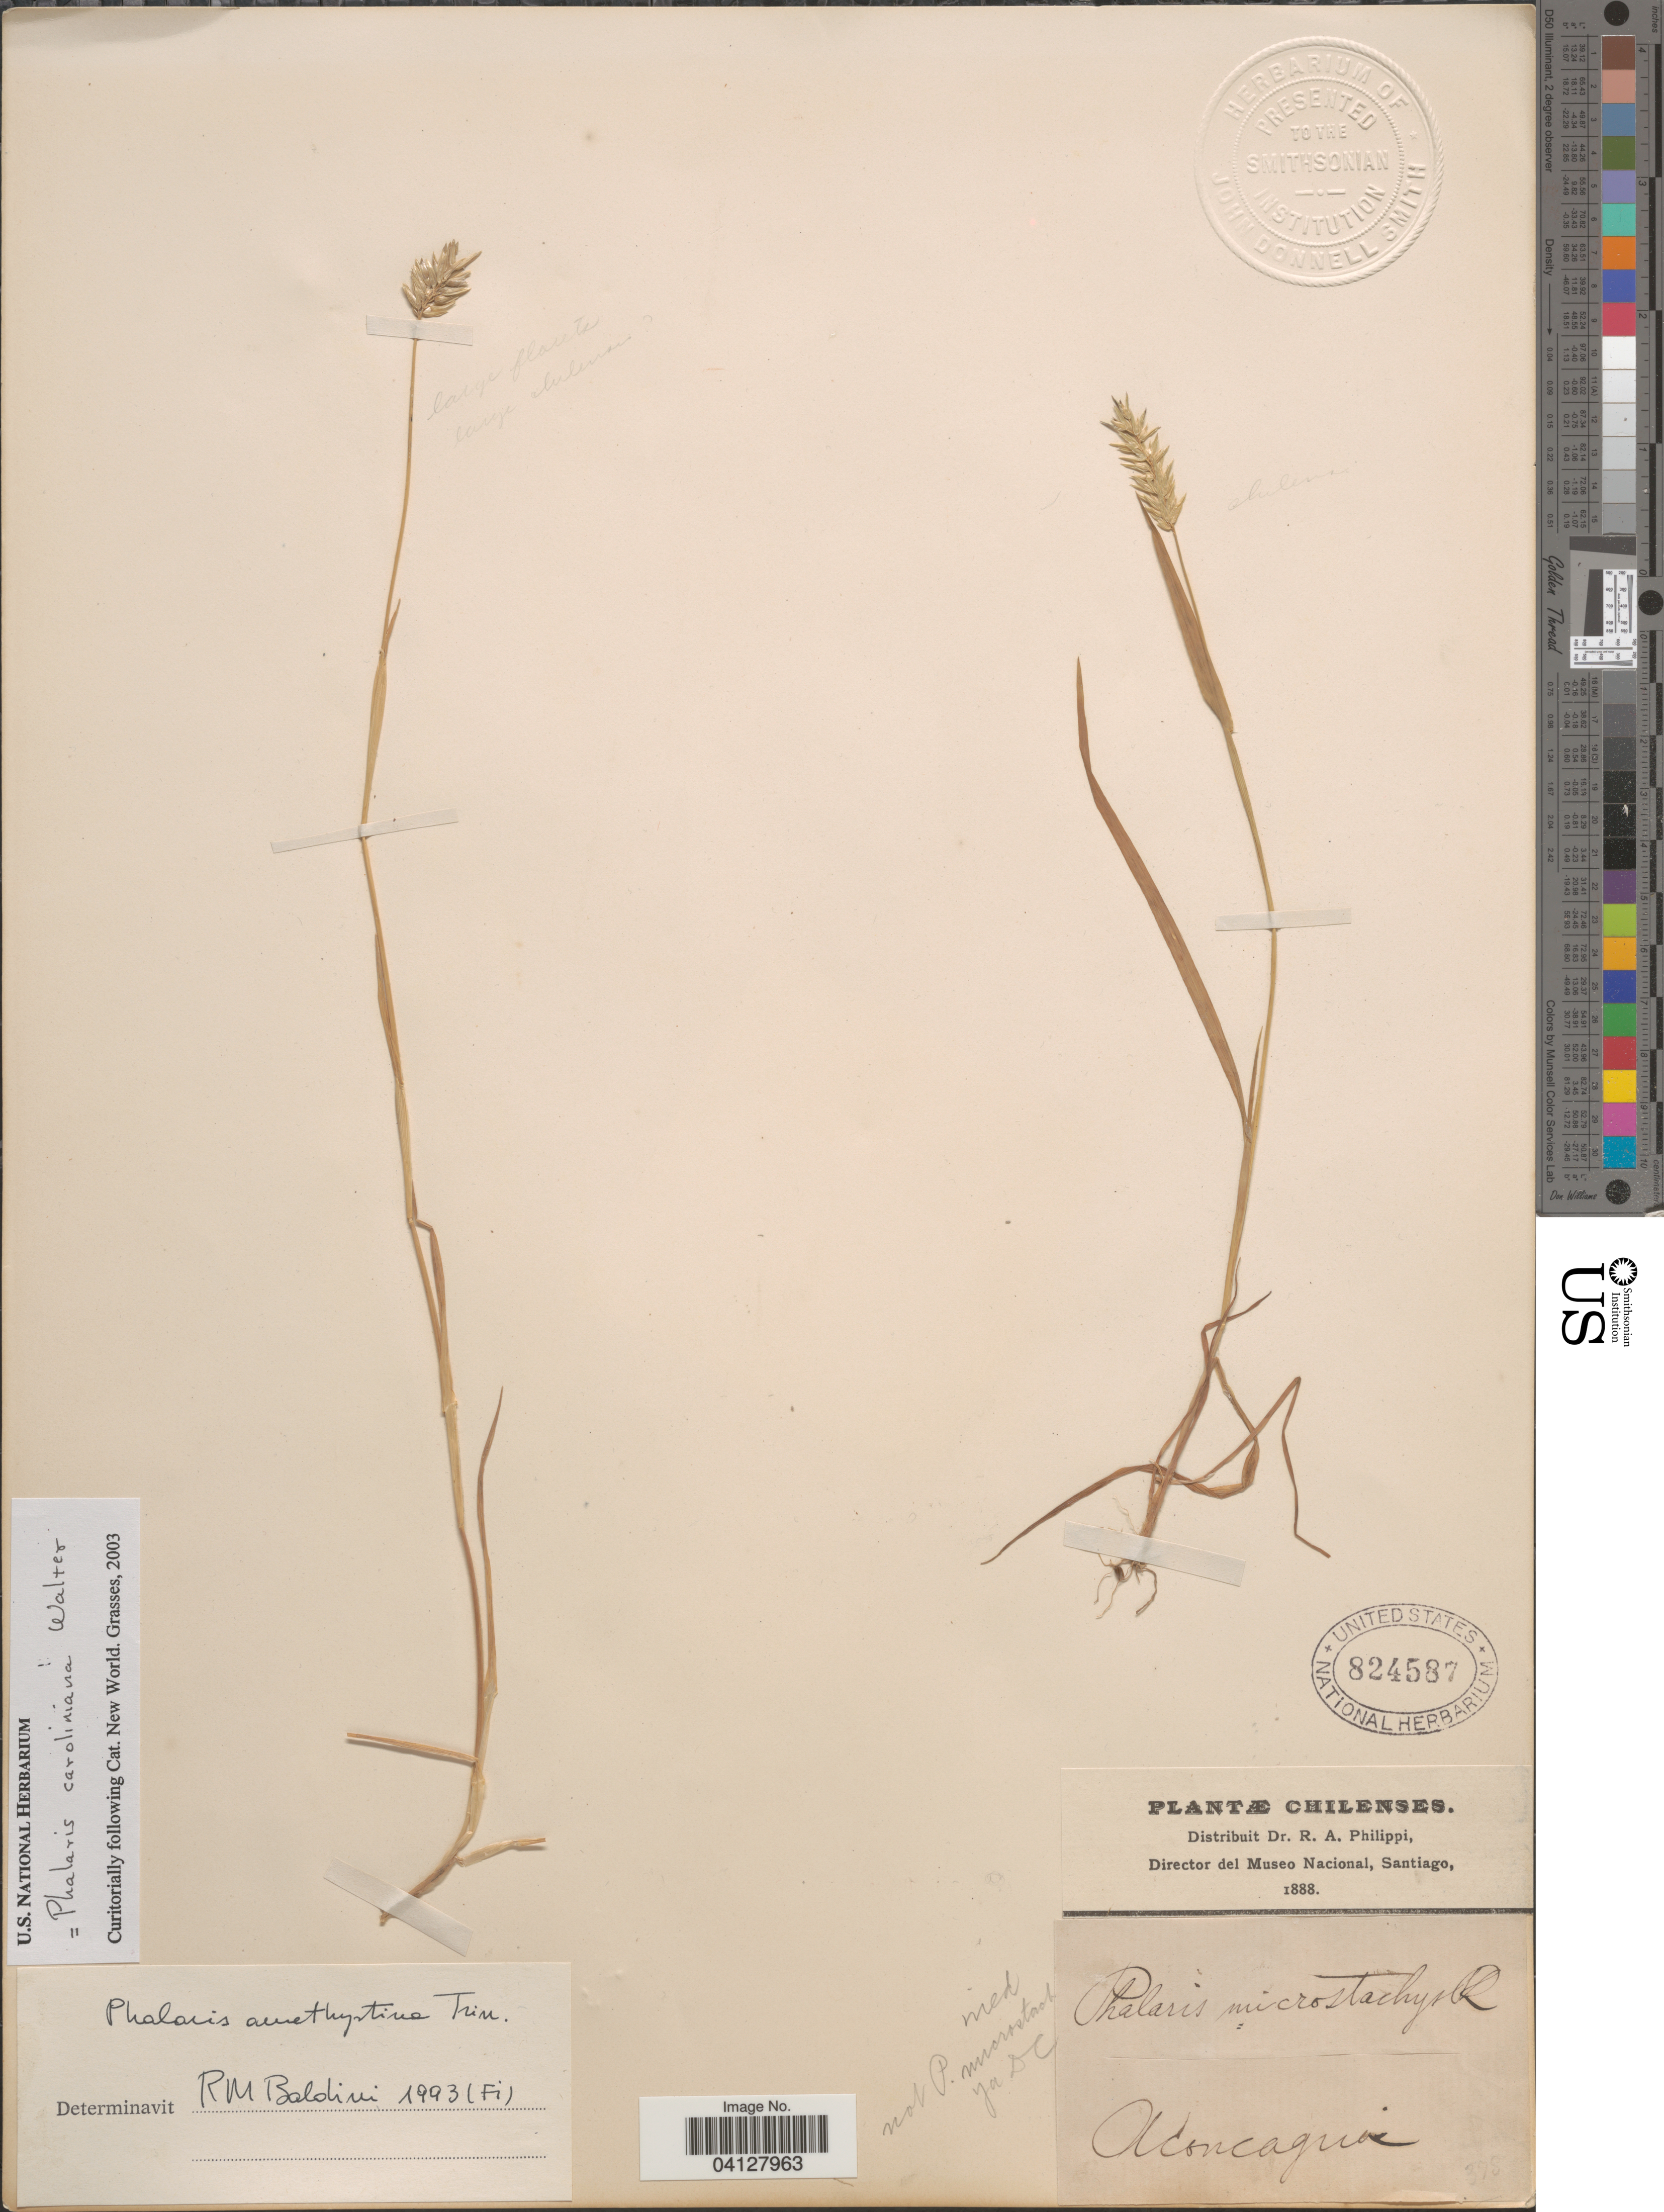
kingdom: Plantae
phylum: Tracheophyta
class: Liliopsida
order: Poales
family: Poaceae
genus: Phalaris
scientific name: Phalaris caroliniana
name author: Walter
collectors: R. A. Philippi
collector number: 375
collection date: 1888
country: Chile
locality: Aconcagui.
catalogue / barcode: US 824587